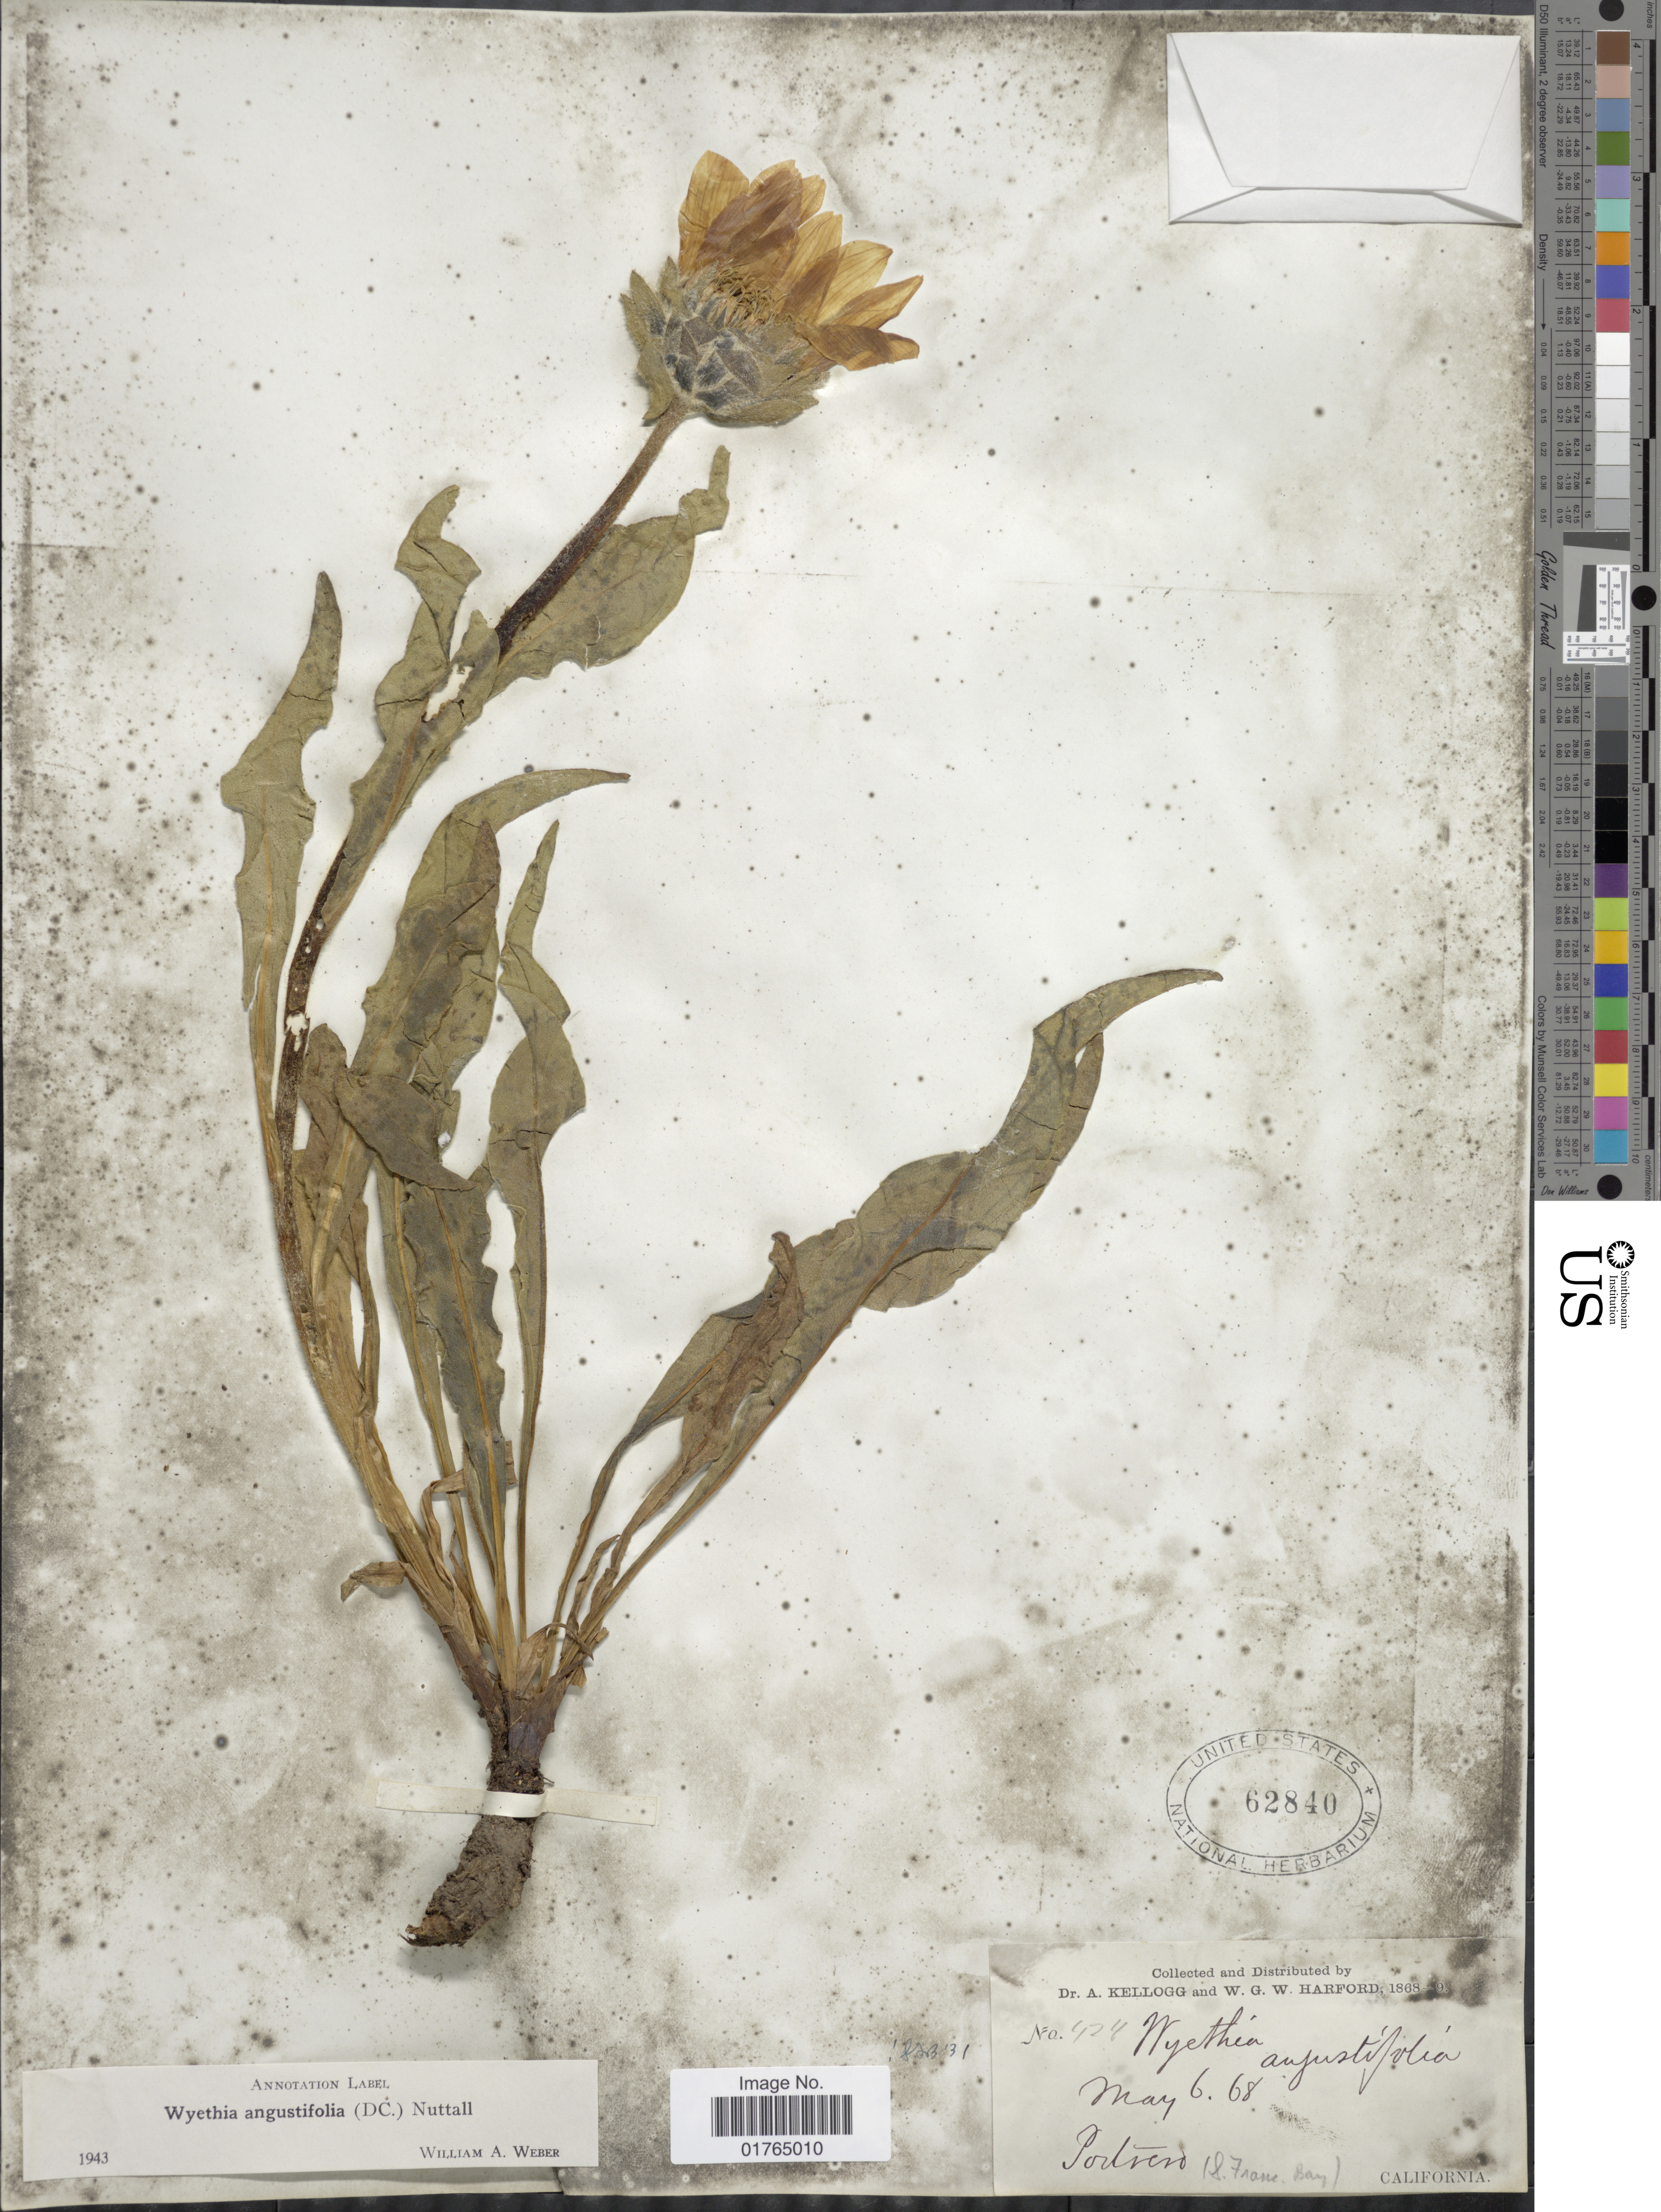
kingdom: Plantae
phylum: Tracheophyta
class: Magnoliopsida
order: Asterales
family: Asteraceae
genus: Wyethia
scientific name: Wyethia angustifolia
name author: (DC.) Nutt.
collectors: A. Kellogg & W. G. W. Harford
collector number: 424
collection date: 1868-05-06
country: United States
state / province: California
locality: Potrero (S. Frasse Bay)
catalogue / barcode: US 62840